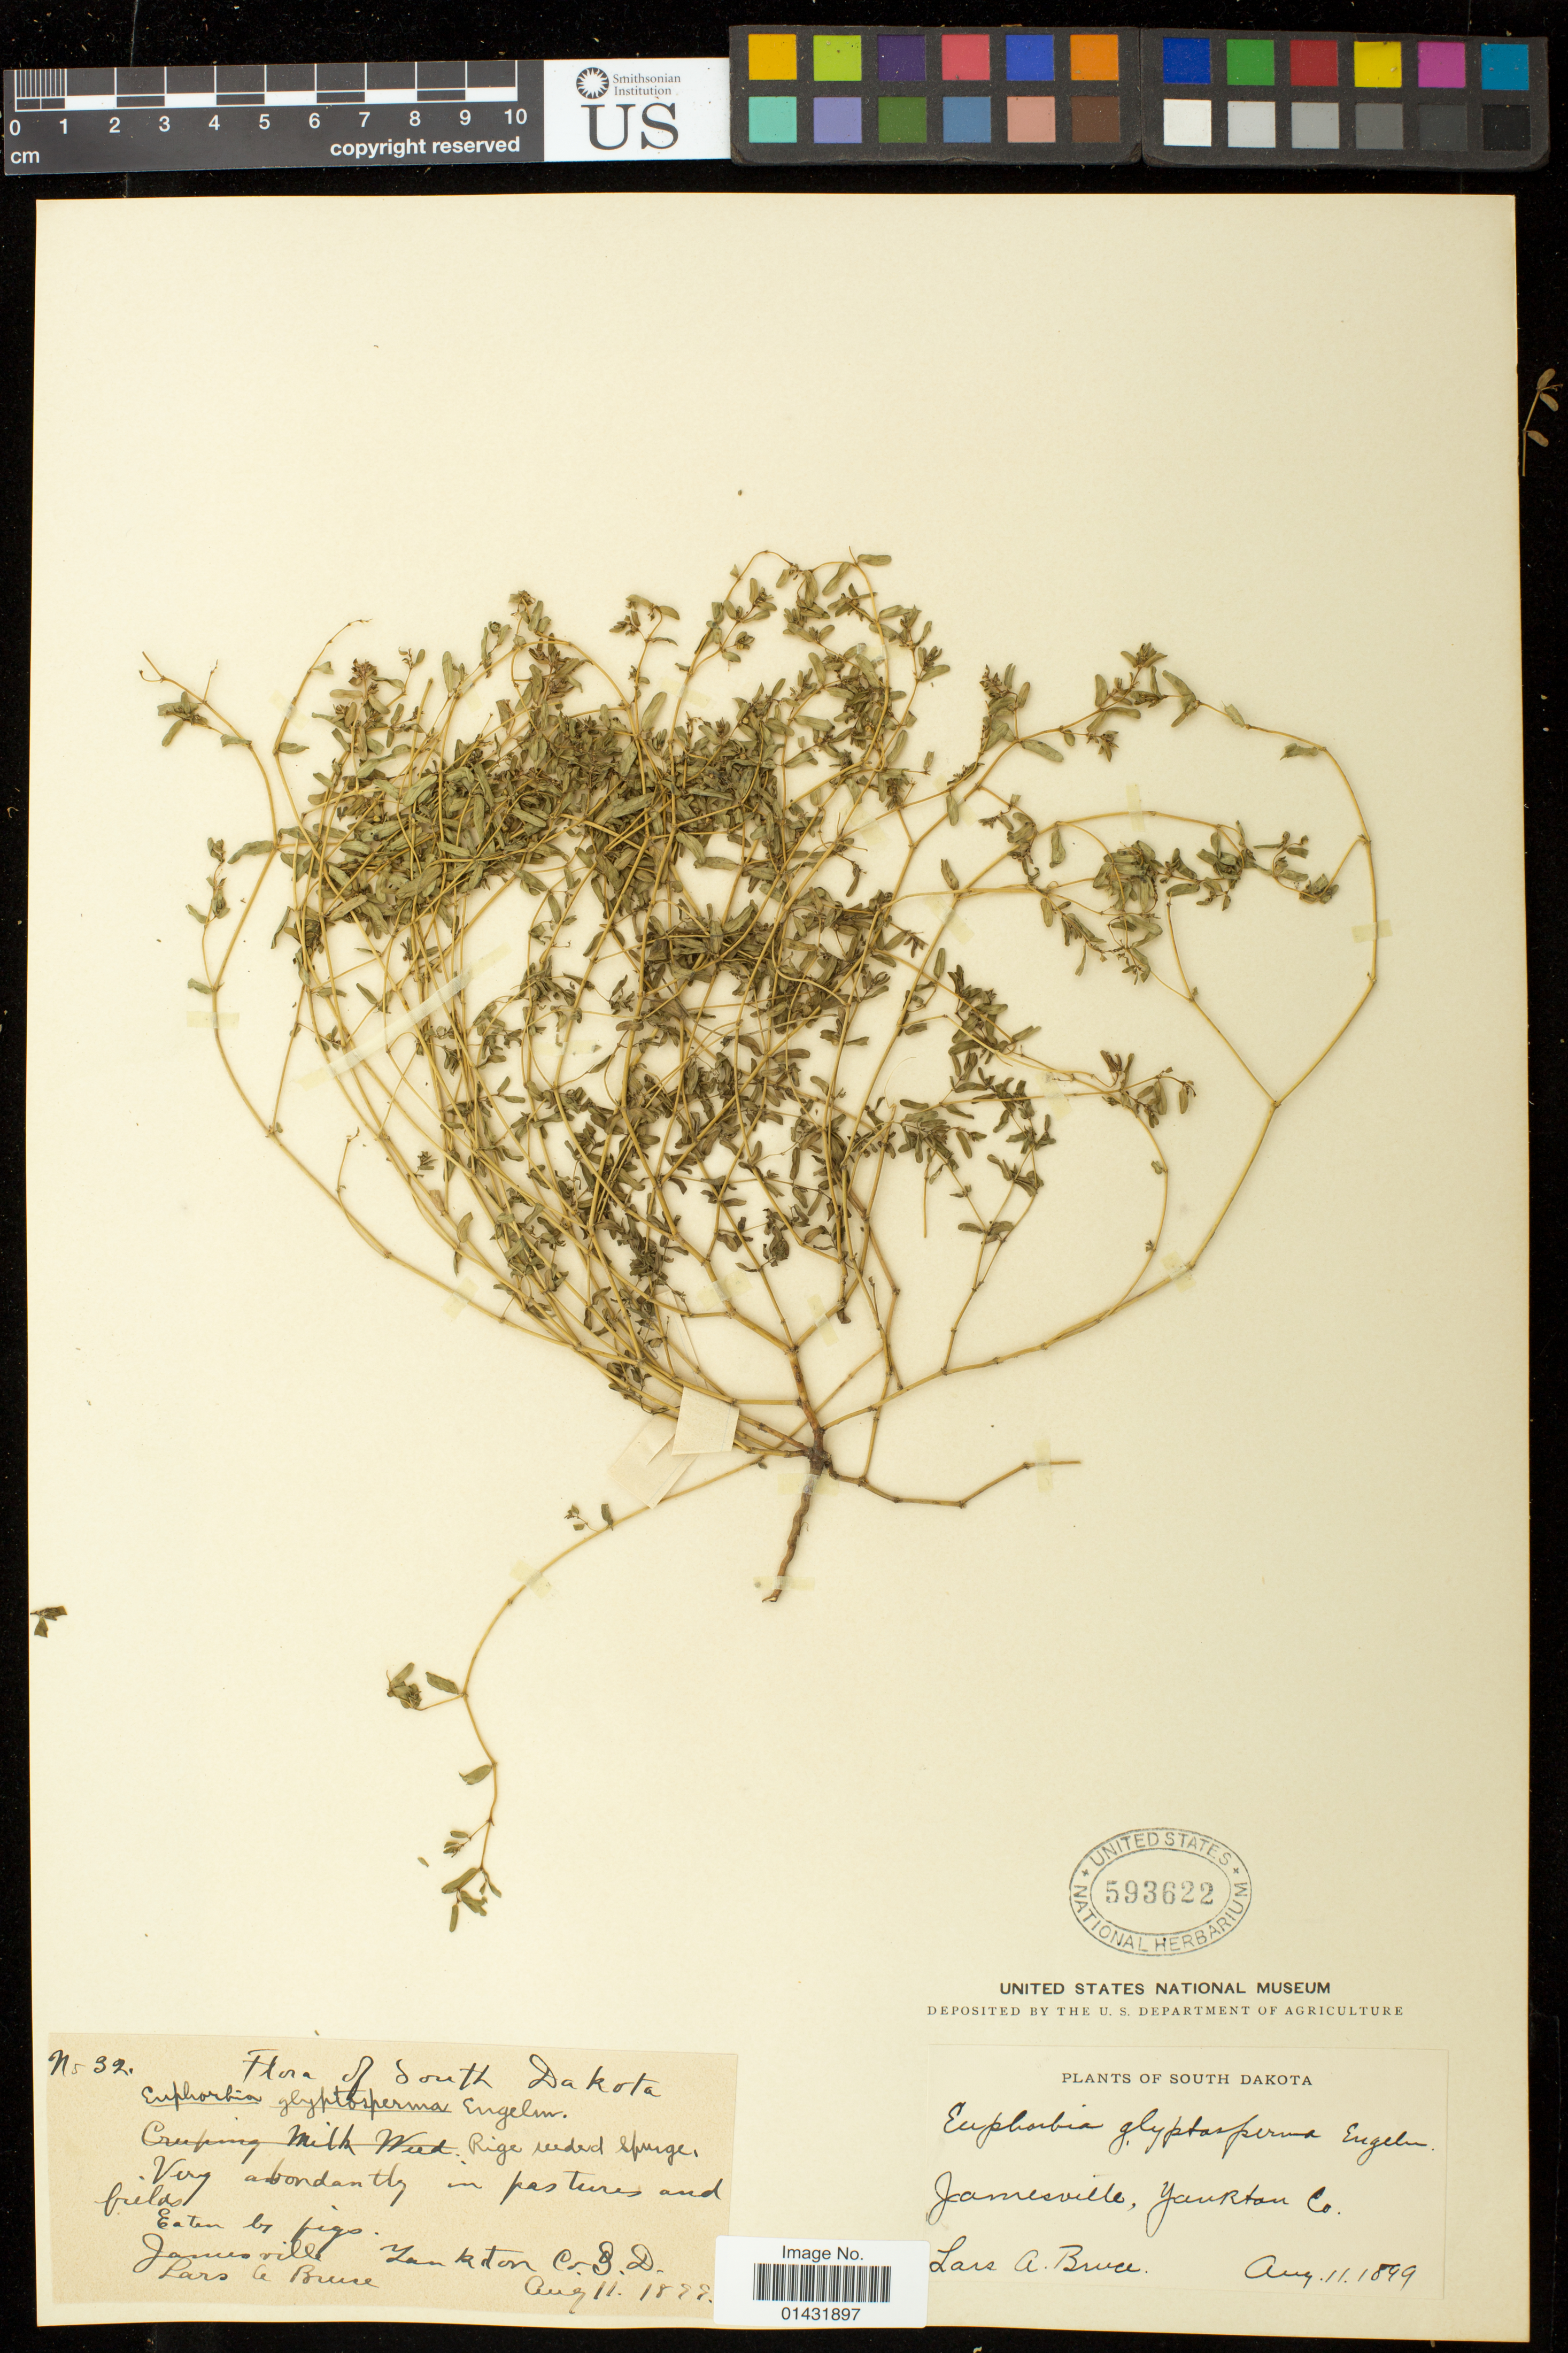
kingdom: Plantae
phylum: Tracheophyta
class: Magnoliopsida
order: Malpighiales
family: Euphorbiaceae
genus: Euphorbia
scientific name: Euphorbia glyptosperma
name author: Engelm.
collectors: L. Bruce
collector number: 32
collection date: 1888-08-11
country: United States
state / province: South Dakota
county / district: Yankton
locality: Jamesville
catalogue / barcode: US 593622